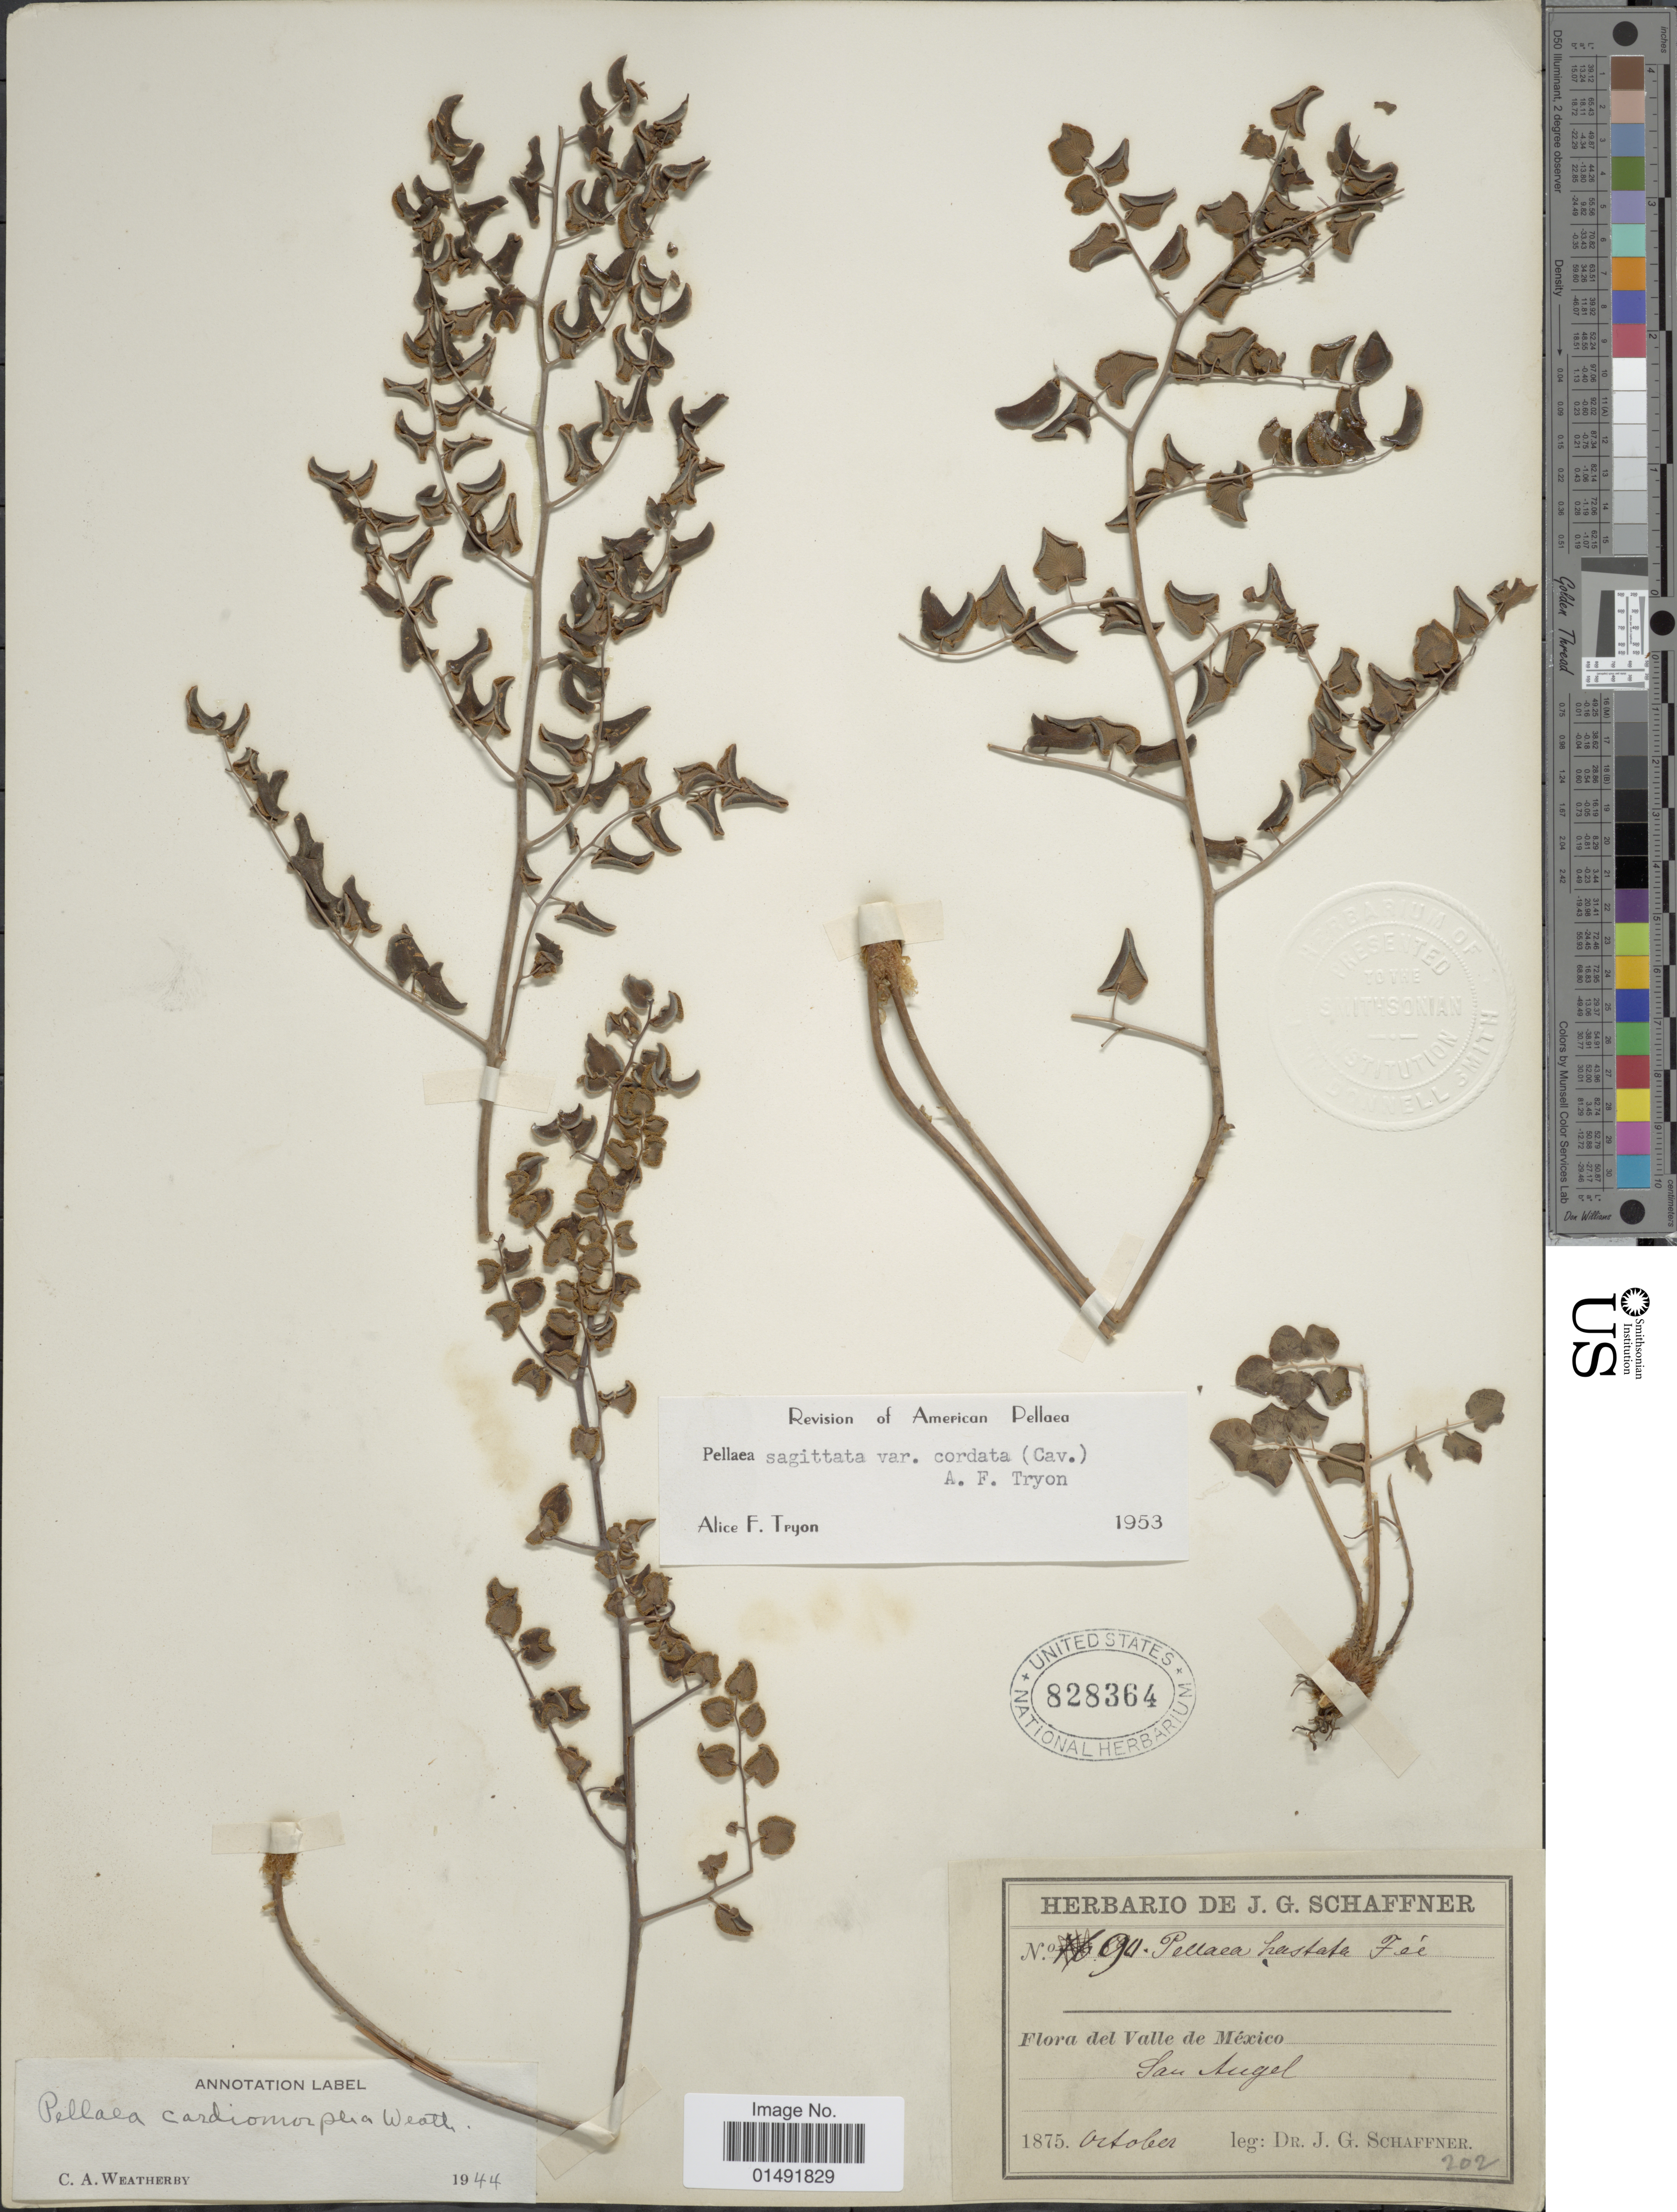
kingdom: Plantae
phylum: Tracheophyta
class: Polypodiopsida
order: Polypodiales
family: Pteridaceae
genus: Pellaea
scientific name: Pellaea cordifolia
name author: (Sessé) A.R. Sm.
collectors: J. G. Schaffner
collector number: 90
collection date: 1875-10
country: Mexico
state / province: México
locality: Valle de Mexico, San Miguel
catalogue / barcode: US 828364